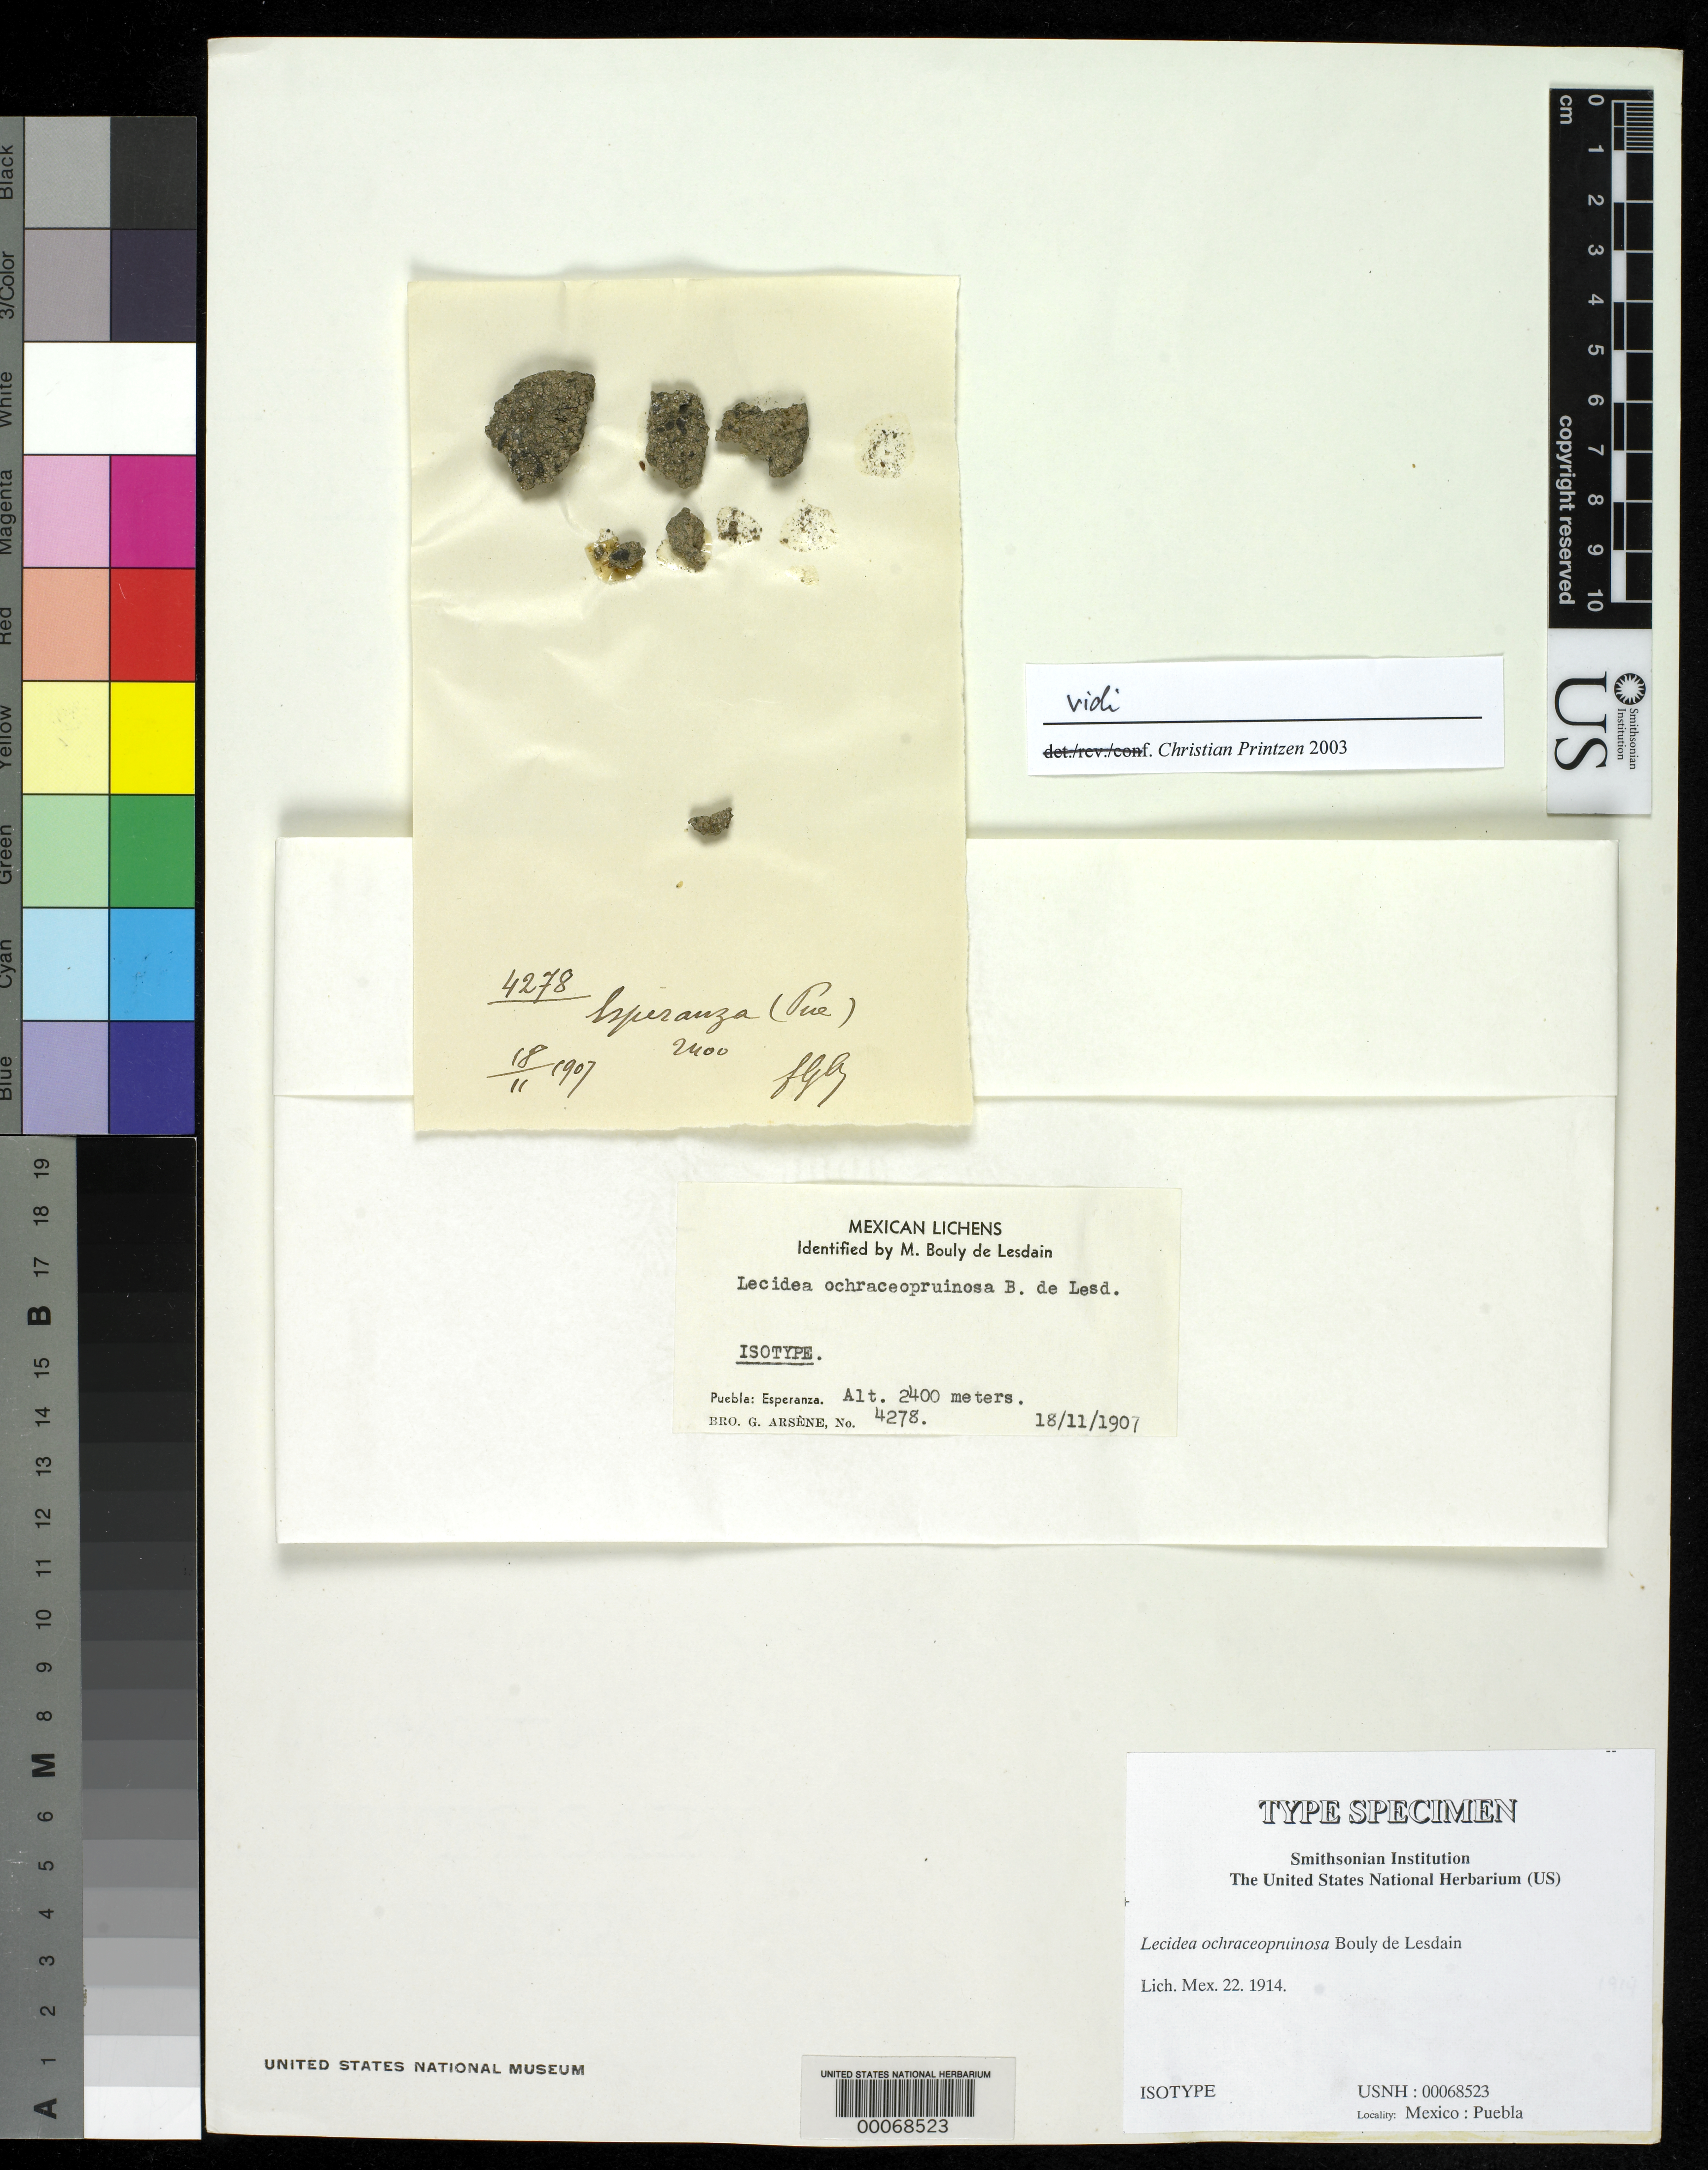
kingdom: Fungi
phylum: Ascomycota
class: Lecanoromycetes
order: Lecideales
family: Lecideaceae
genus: Lecidea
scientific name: Lecidea ochraceopruinosa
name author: B. de Lesd.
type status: Isotype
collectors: Bro. G. Arsène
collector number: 4278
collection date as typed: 18 Nov 1907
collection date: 1907-11-18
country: Mexico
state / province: Puebla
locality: Esperanza.